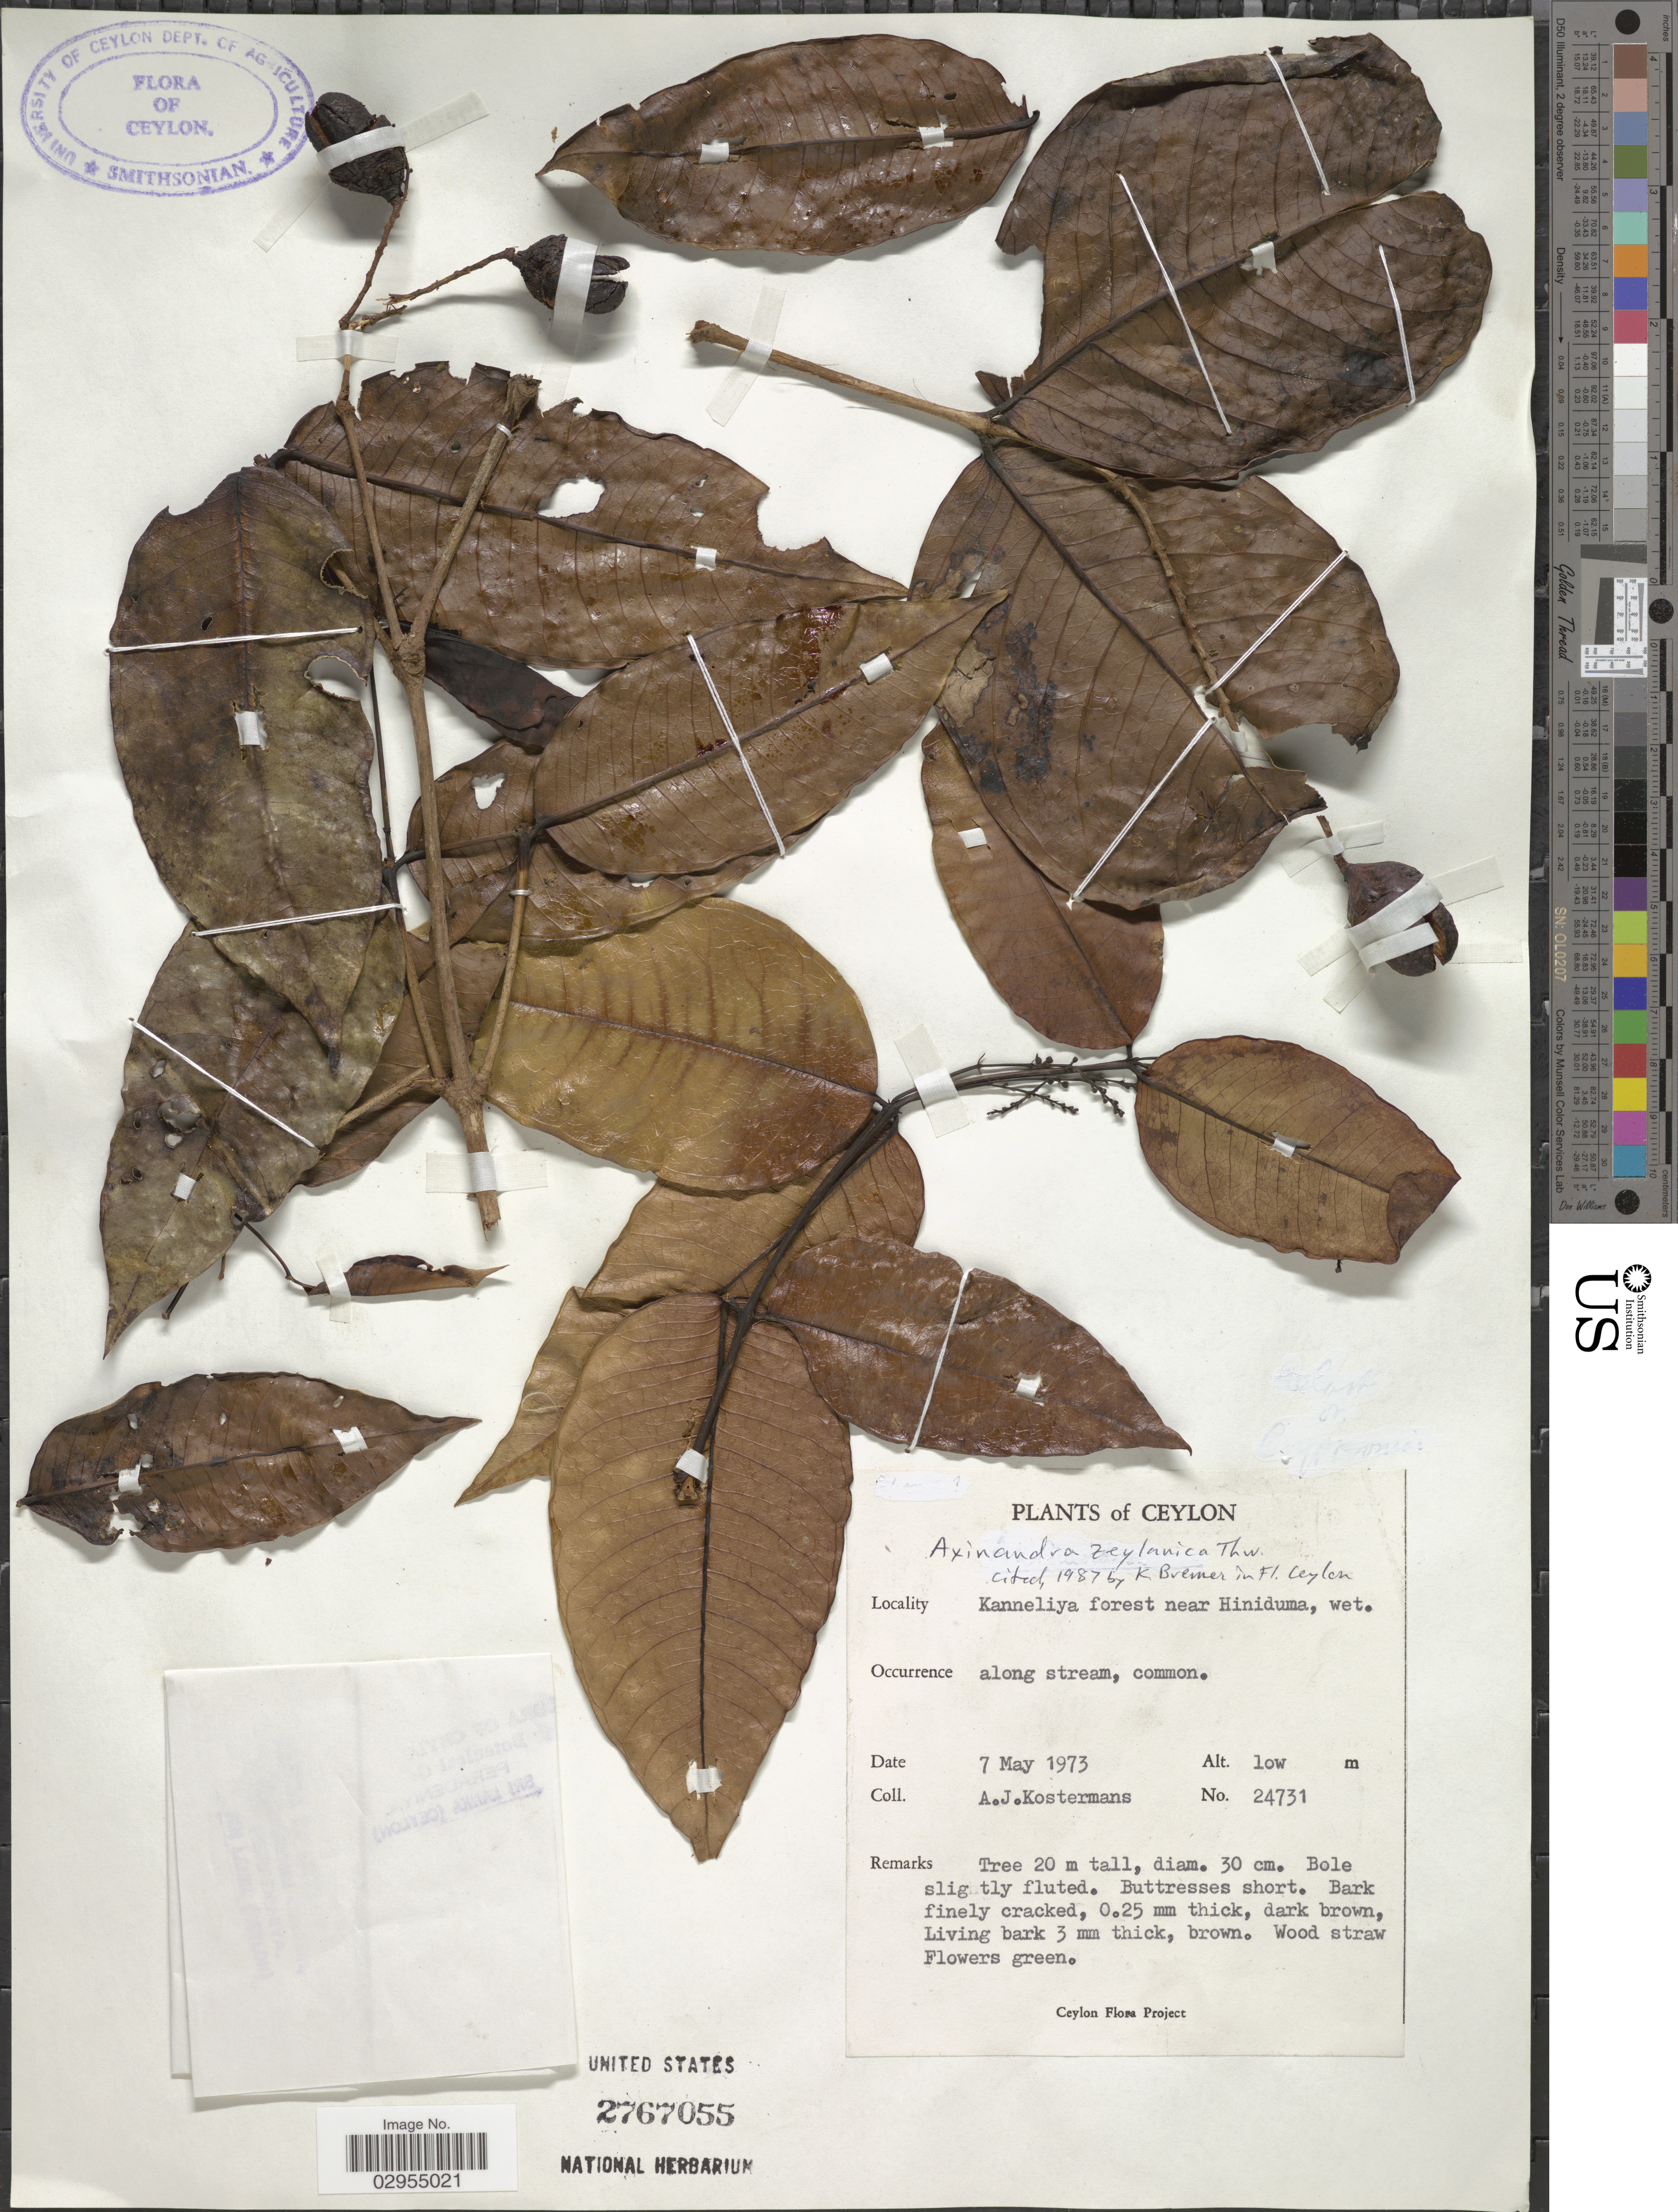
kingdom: Plantae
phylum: Tracheophyta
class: Magnoliopsida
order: Myrtales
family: Crypteroniaceae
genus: Axinandra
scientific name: Axinandra zeylanica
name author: Thwaites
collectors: A. J. G. Kostermans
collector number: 24731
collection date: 1973-05-07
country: Sri Lanka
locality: Ceylon. Kanneliya forest near Hiniduma.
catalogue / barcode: US 2767055